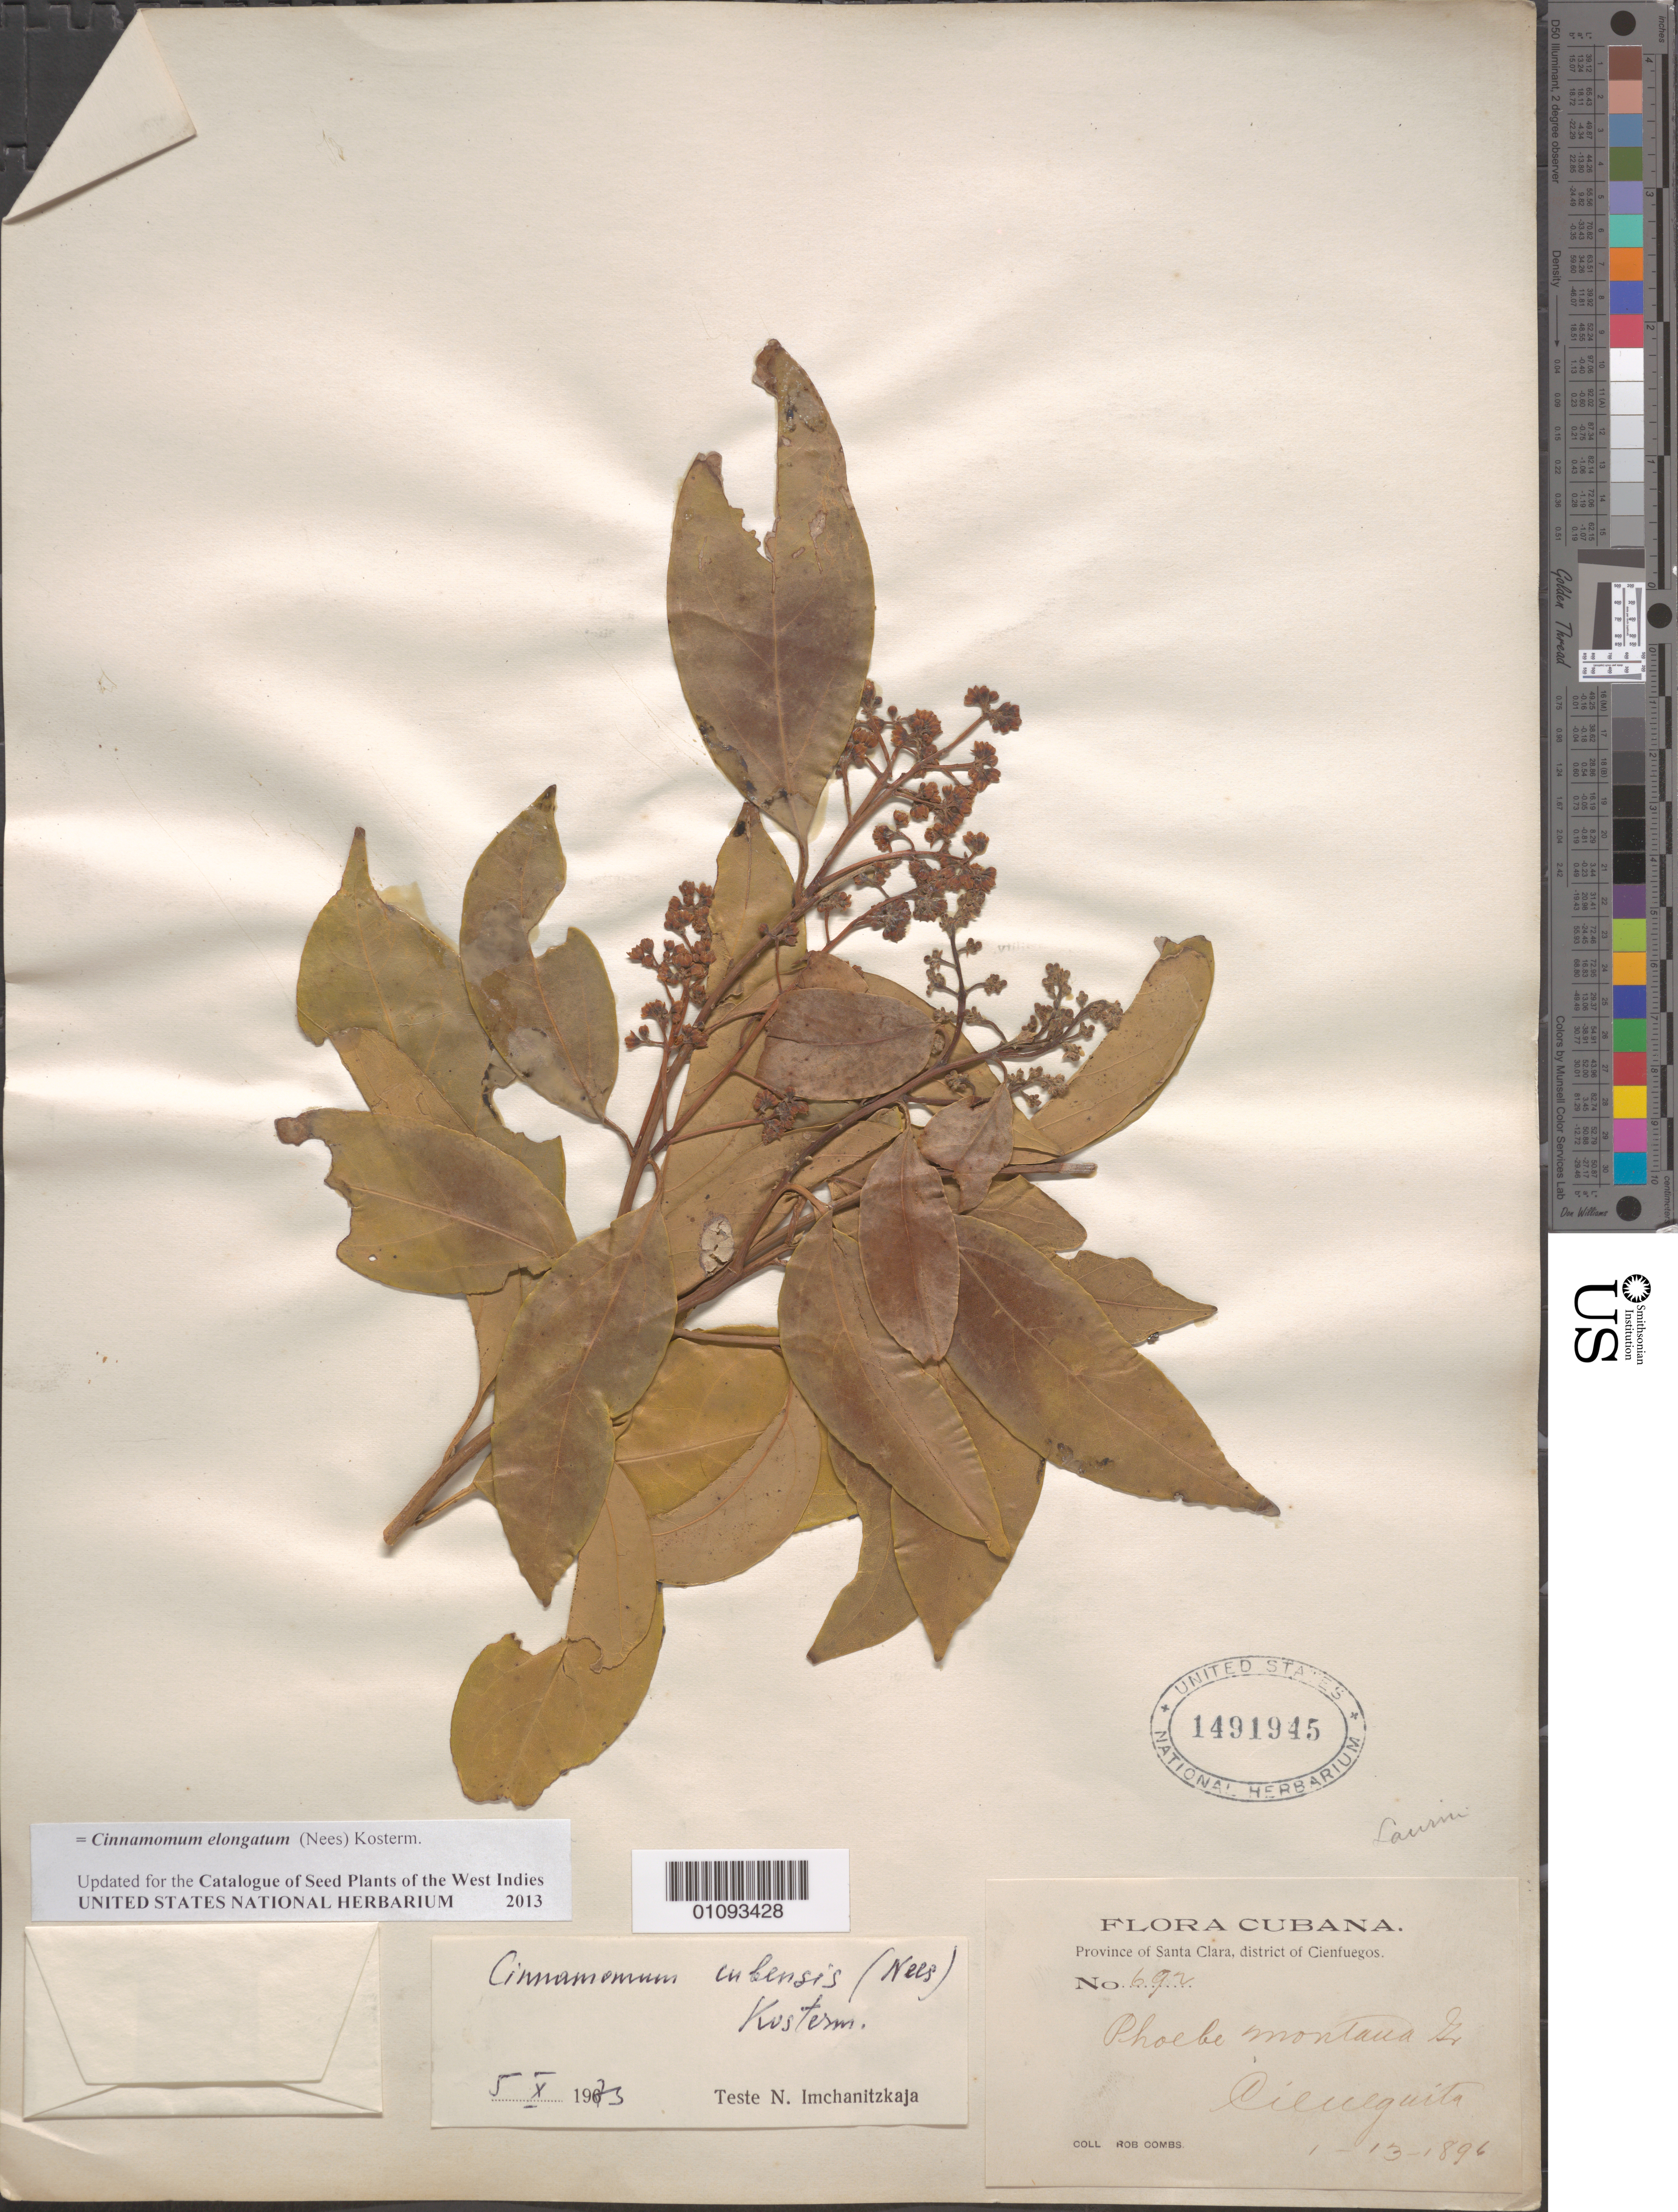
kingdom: Plantae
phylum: Tracheophyta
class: Magnoliopsida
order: Laurales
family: Lauraceae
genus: Cinnamomum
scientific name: Cinnamomum cubensis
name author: (Nees) Kosterm.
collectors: R. Combs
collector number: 692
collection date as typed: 13 Jan 1896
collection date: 1896-01-13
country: Cuba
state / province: Cienfuegos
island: Cuba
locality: Pierreguita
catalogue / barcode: US 1491945